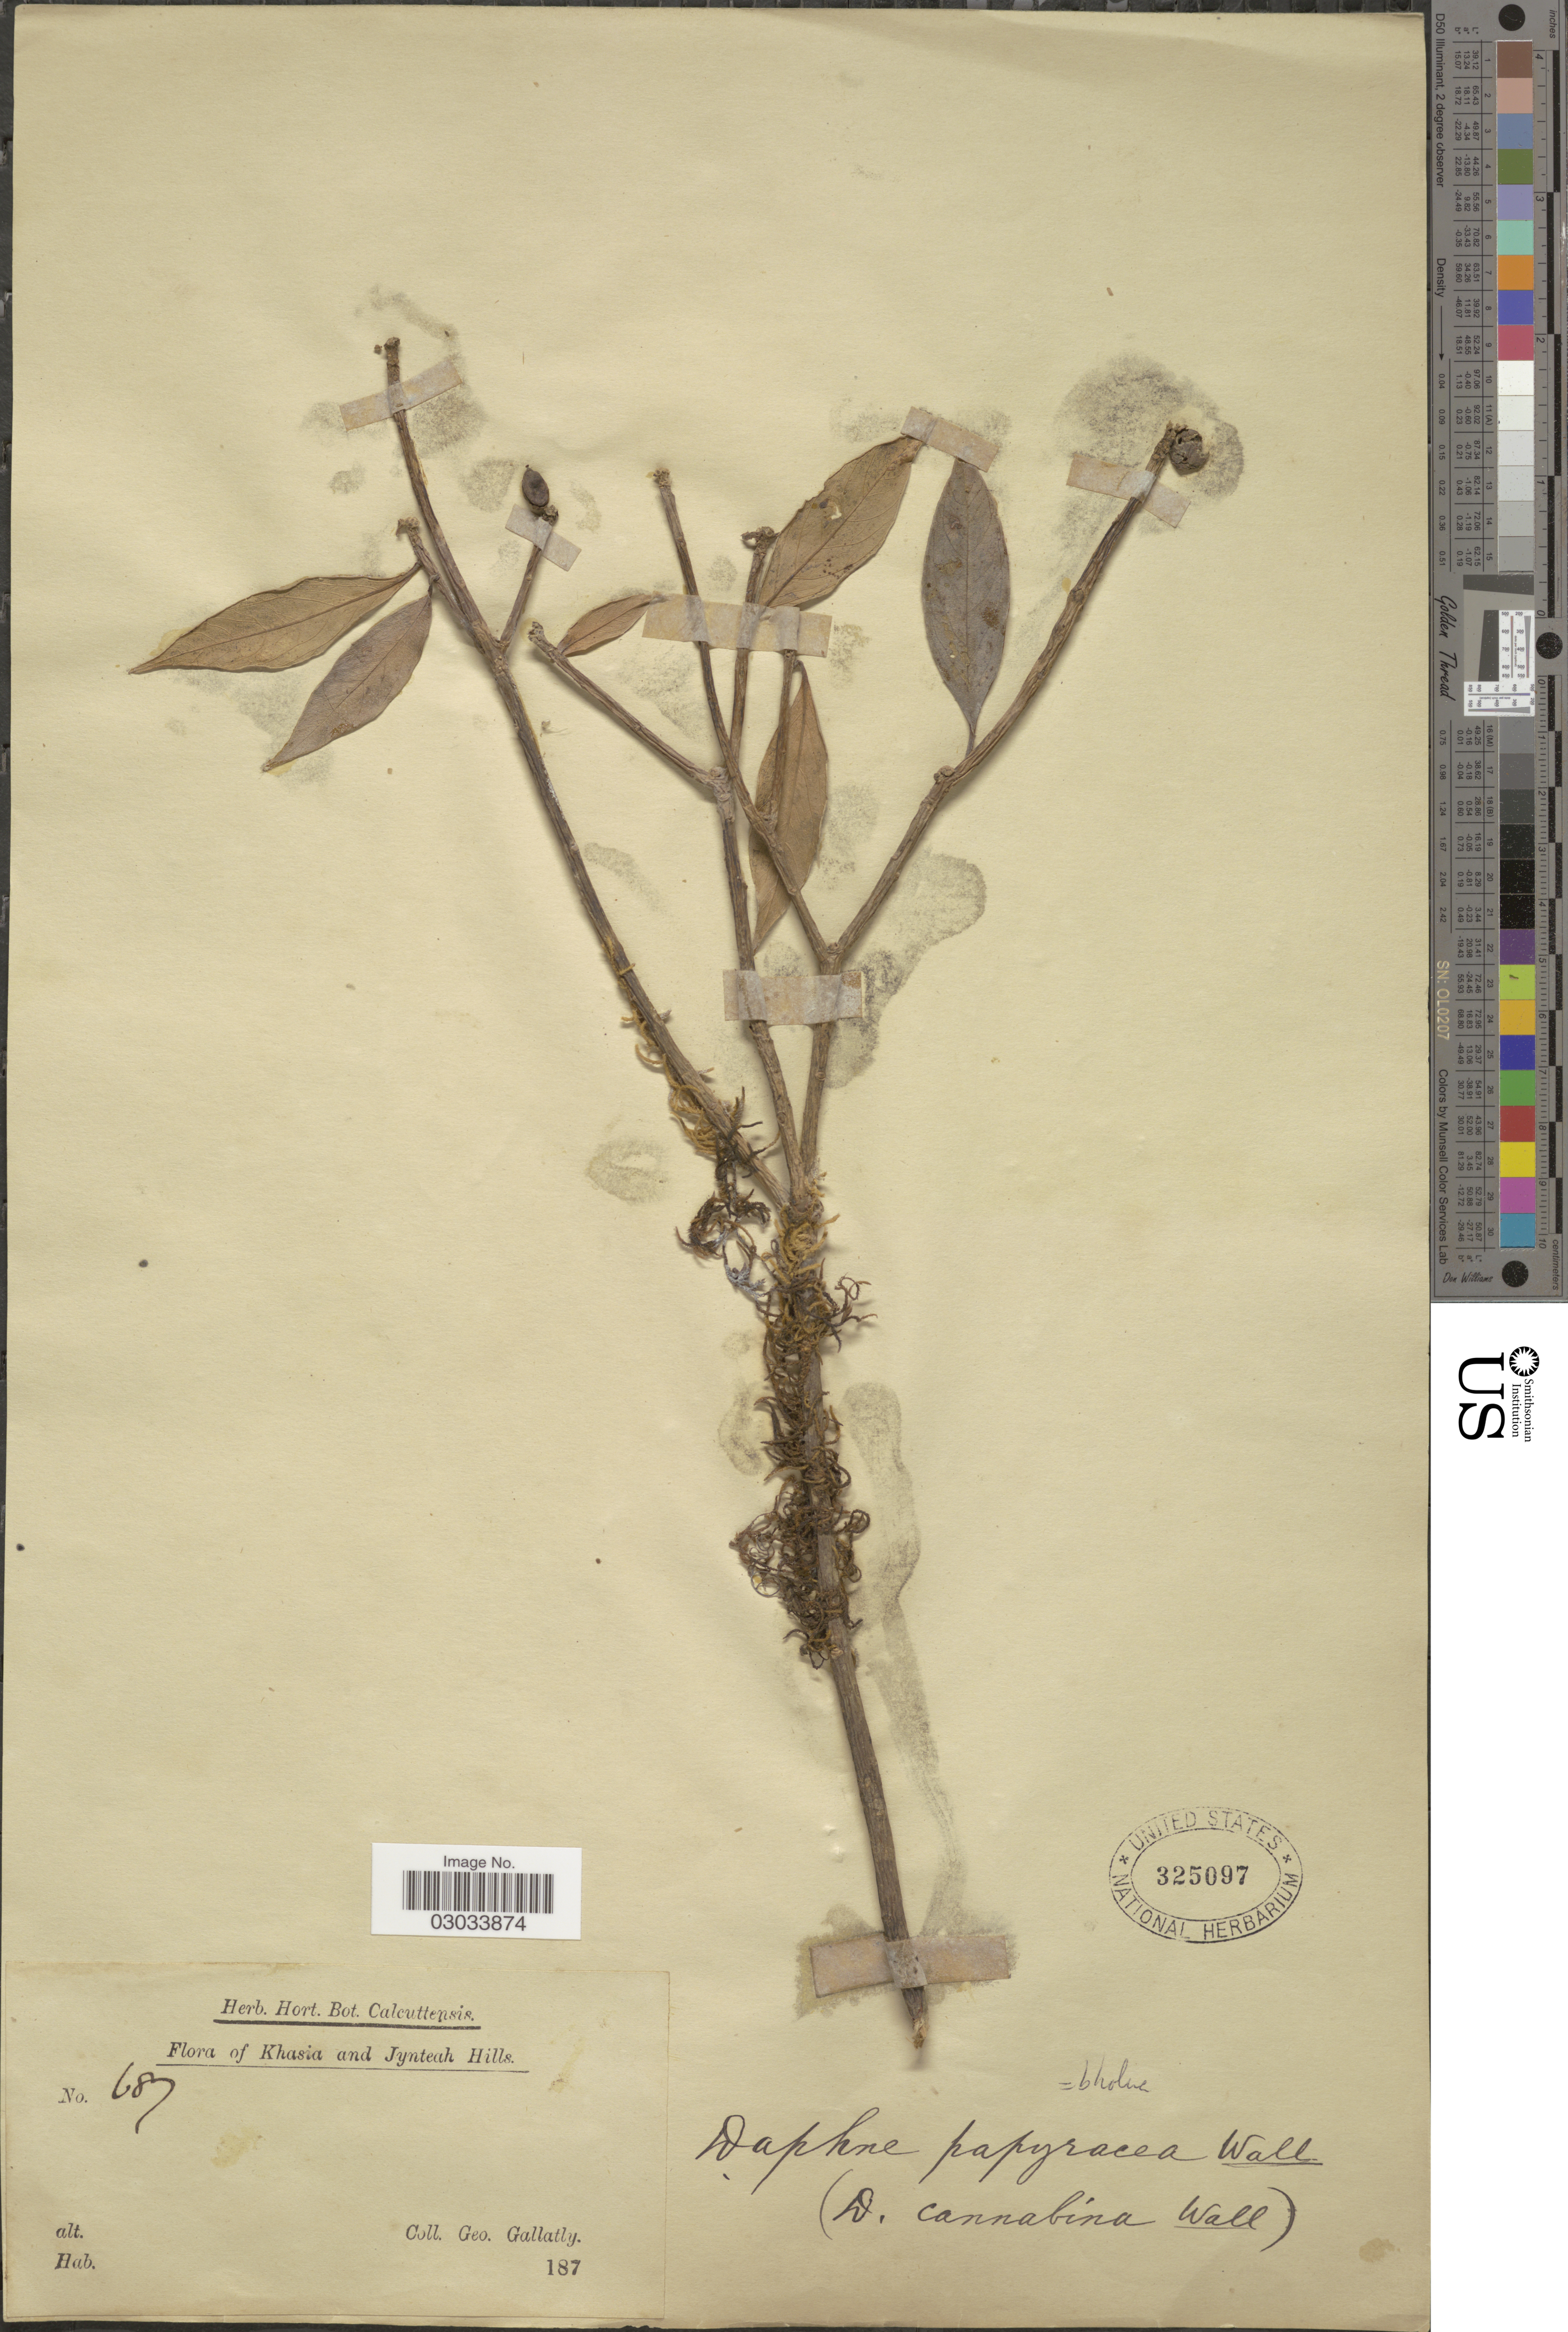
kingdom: Plantae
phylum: Tracheophyta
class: Magnoliopsida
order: Malvales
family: Thymelaeaceae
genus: Daphne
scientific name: Daphne bholua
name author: Buch.-Ham. ex D. Don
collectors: G. Gallatly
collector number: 687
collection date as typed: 187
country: India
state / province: Meghalaya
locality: Khasia and Jynteah Hills.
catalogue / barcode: US 325097